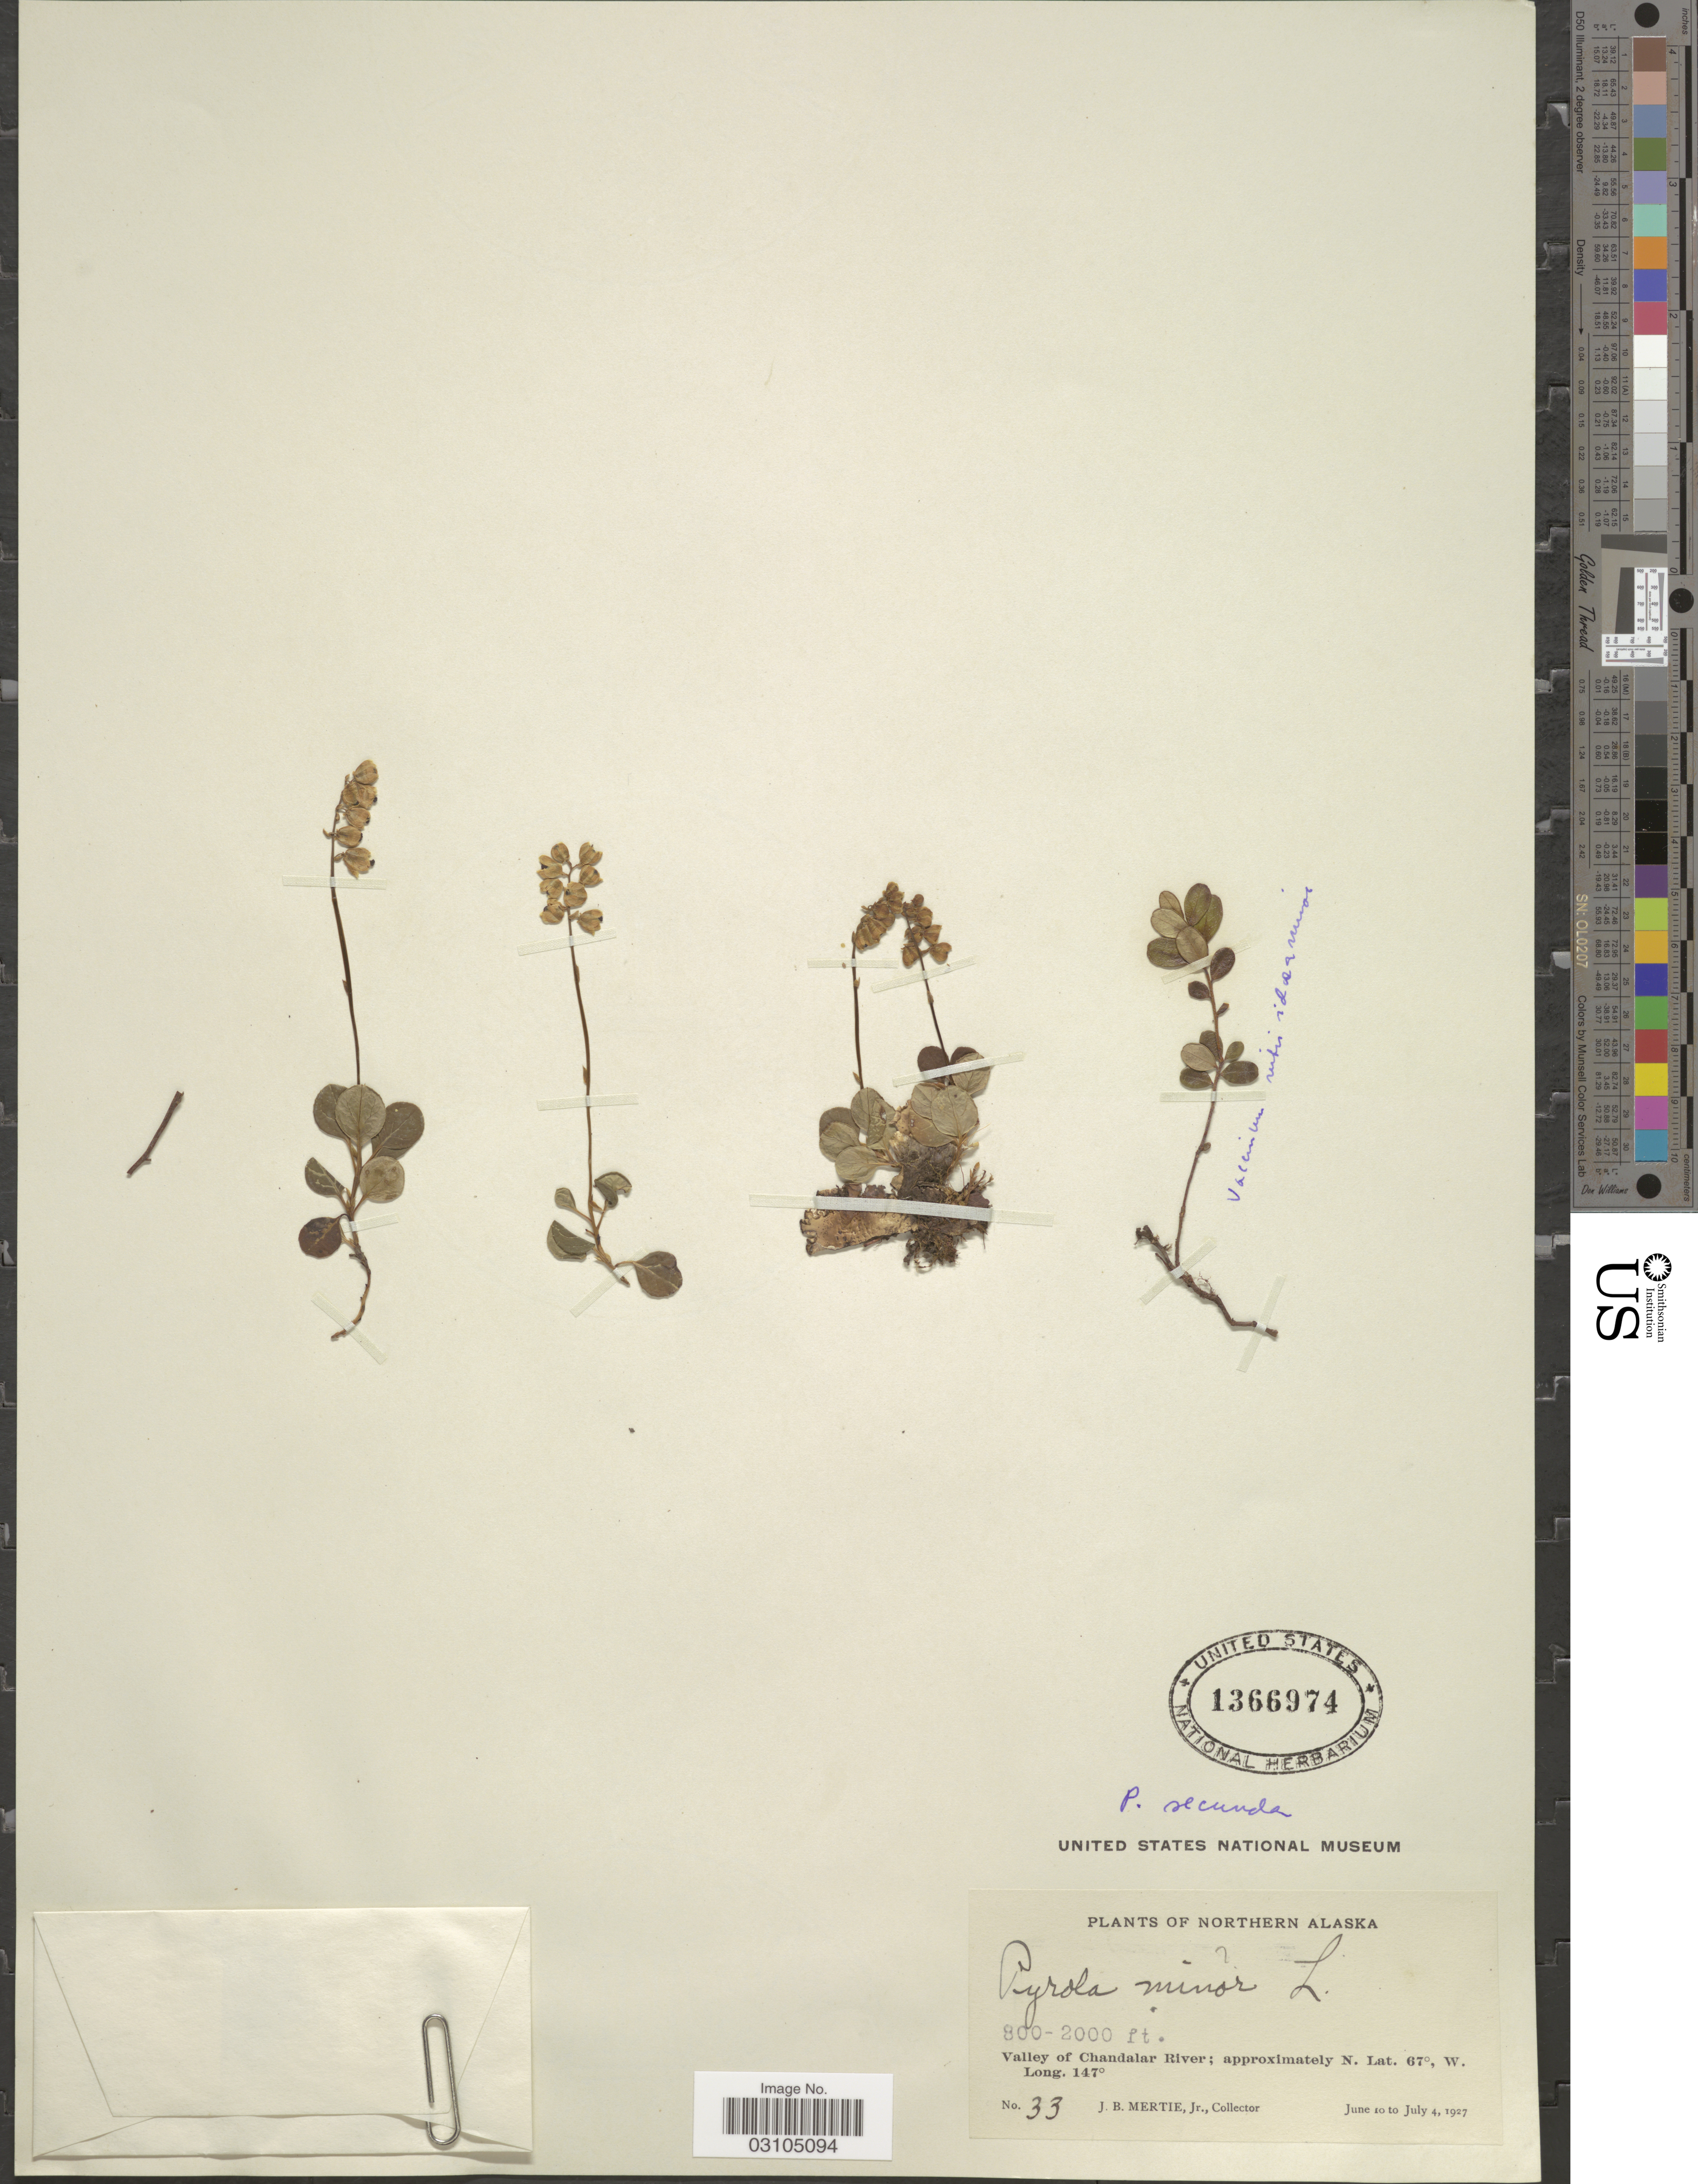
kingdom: Plantae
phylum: Tracheophyta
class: Magnoliopsida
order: Ericales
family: Ericaceae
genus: Orthilia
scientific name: Orthilia secunda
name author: (L.) House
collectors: J. Mertie Jr.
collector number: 33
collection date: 1927-06-10/1927-07-04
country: United States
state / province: Alaska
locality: Northern Alaska. Valley of Chandalar River.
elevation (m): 244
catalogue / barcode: US 1366974